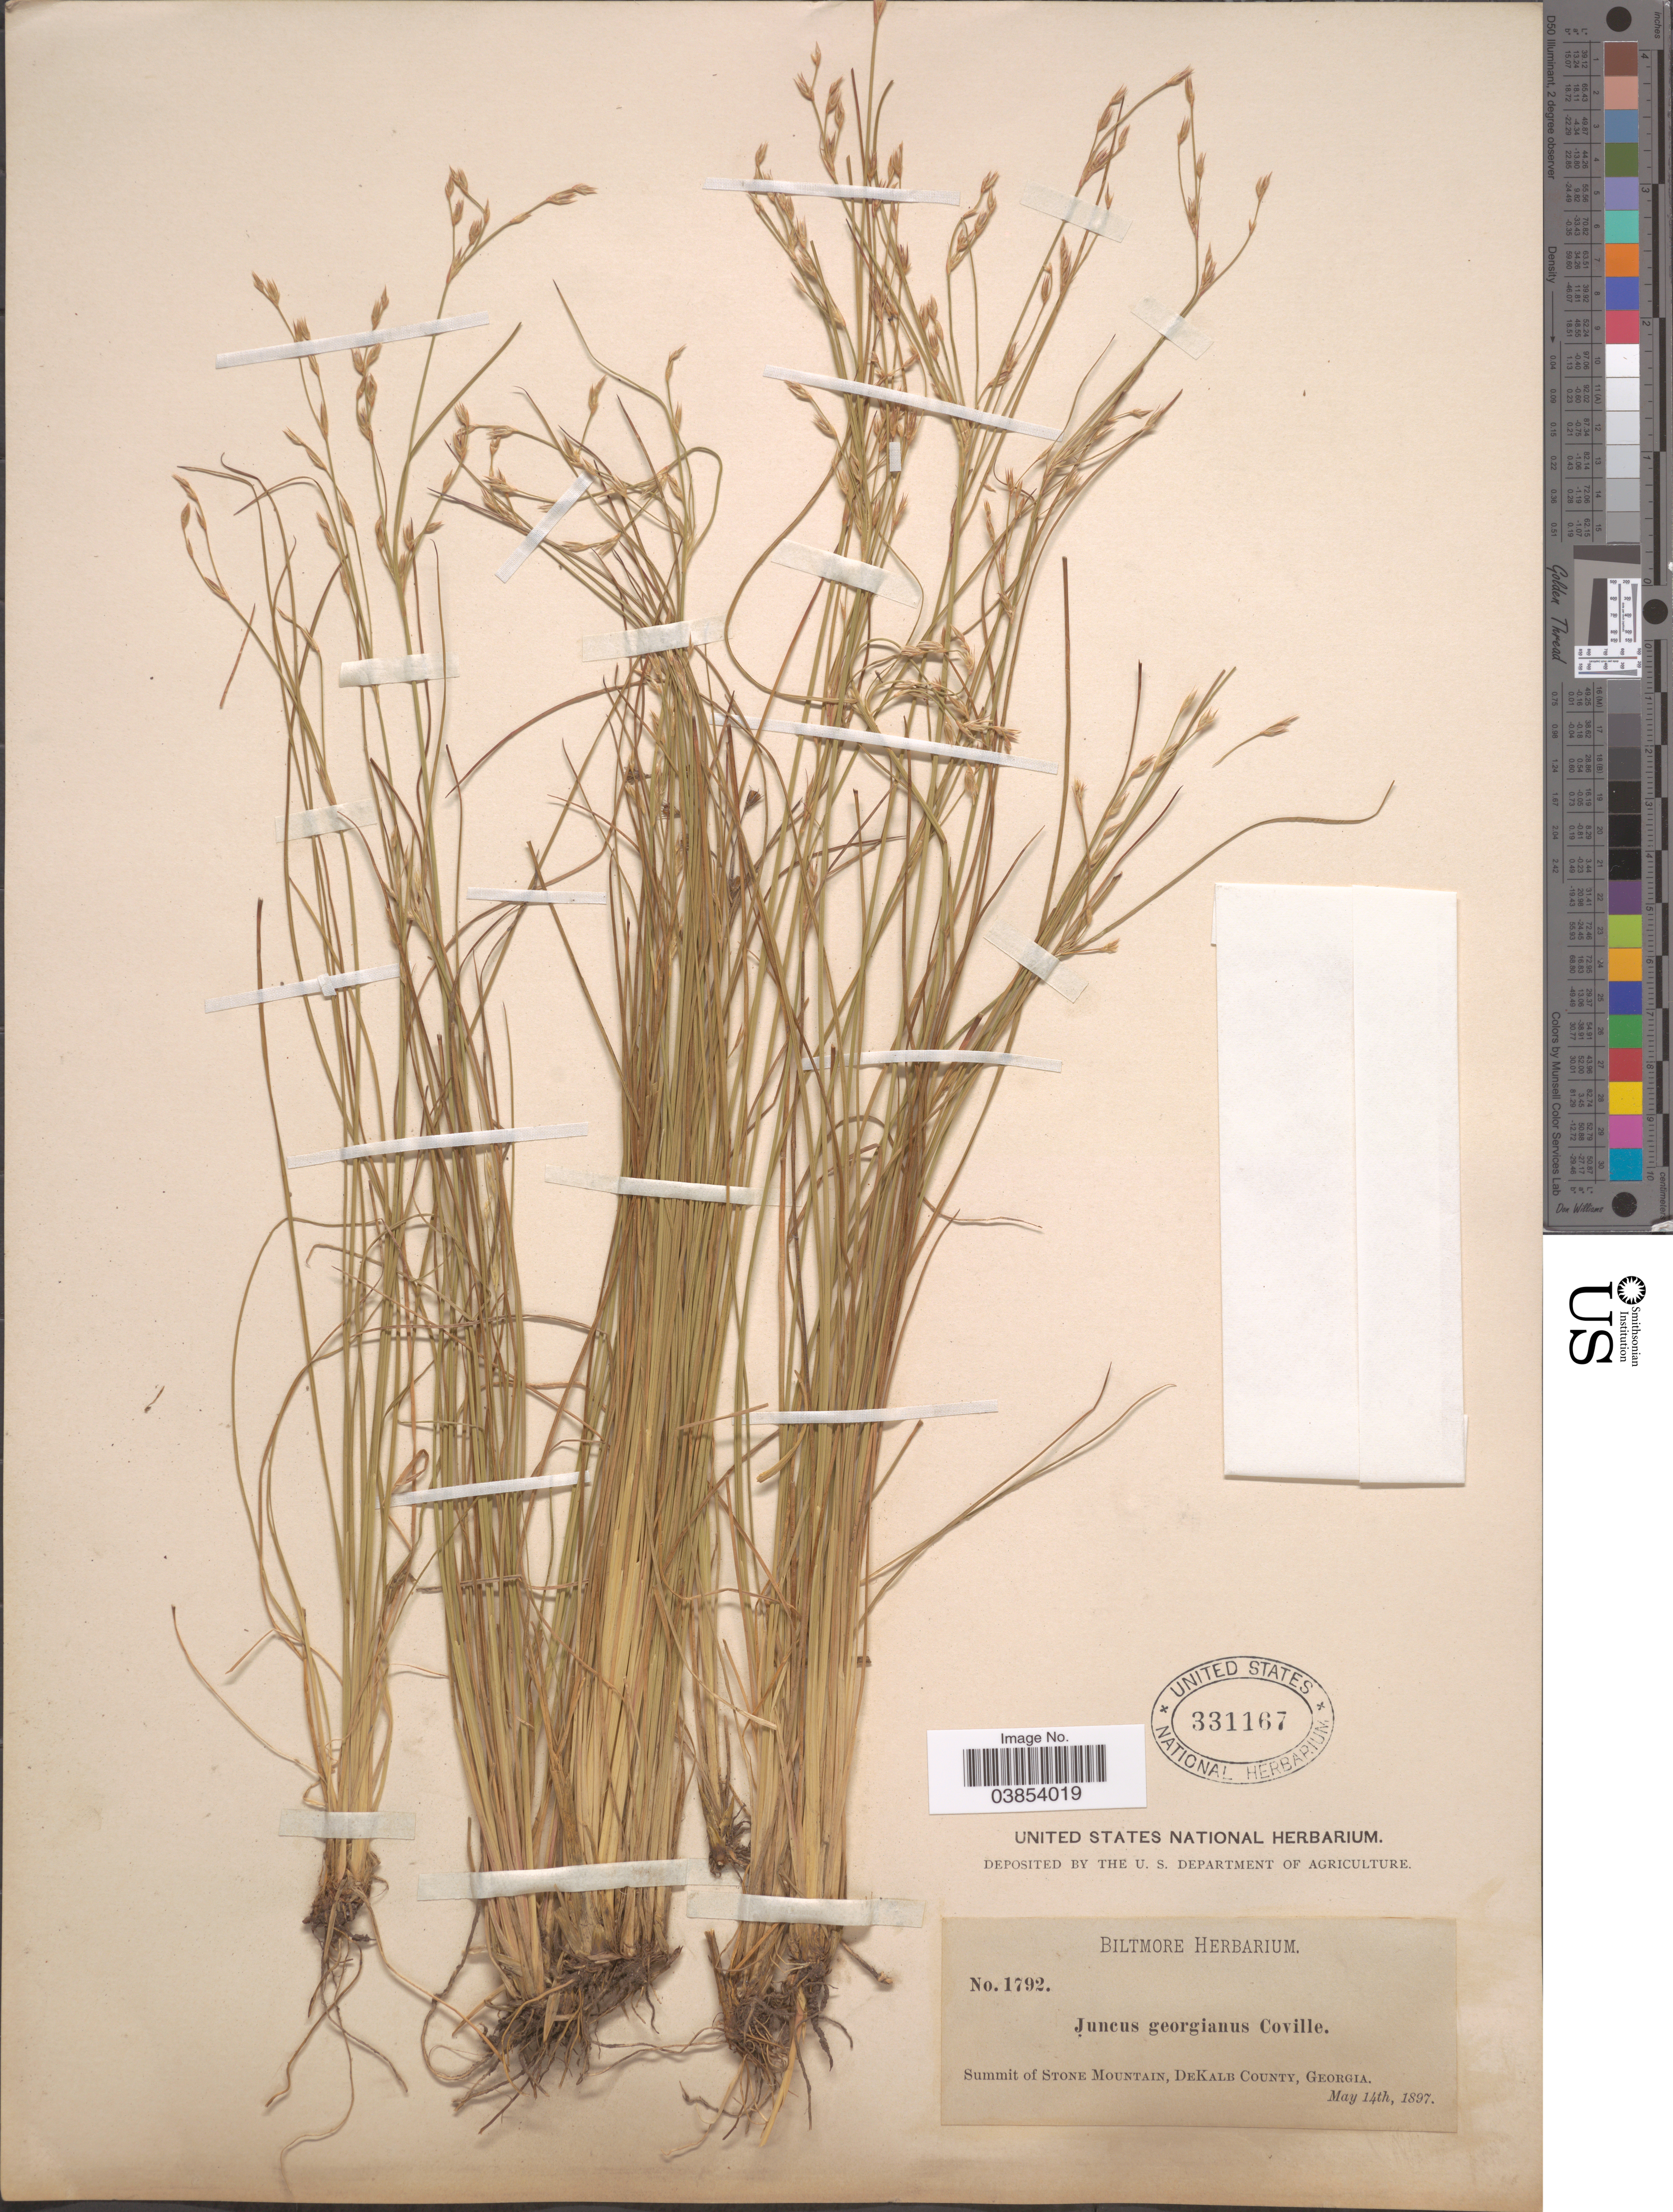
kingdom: Plantae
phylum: Tracheophyta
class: Liliopsida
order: Poales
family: Juncaceae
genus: Juncus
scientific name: Juncus georgianus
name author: Coville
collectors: ex herb. Biltmore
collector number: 1792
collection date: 1897-05-14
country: United States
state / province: Georgia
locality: Summit of Stone Mountain, DeKalb County.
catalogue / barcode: US 331167